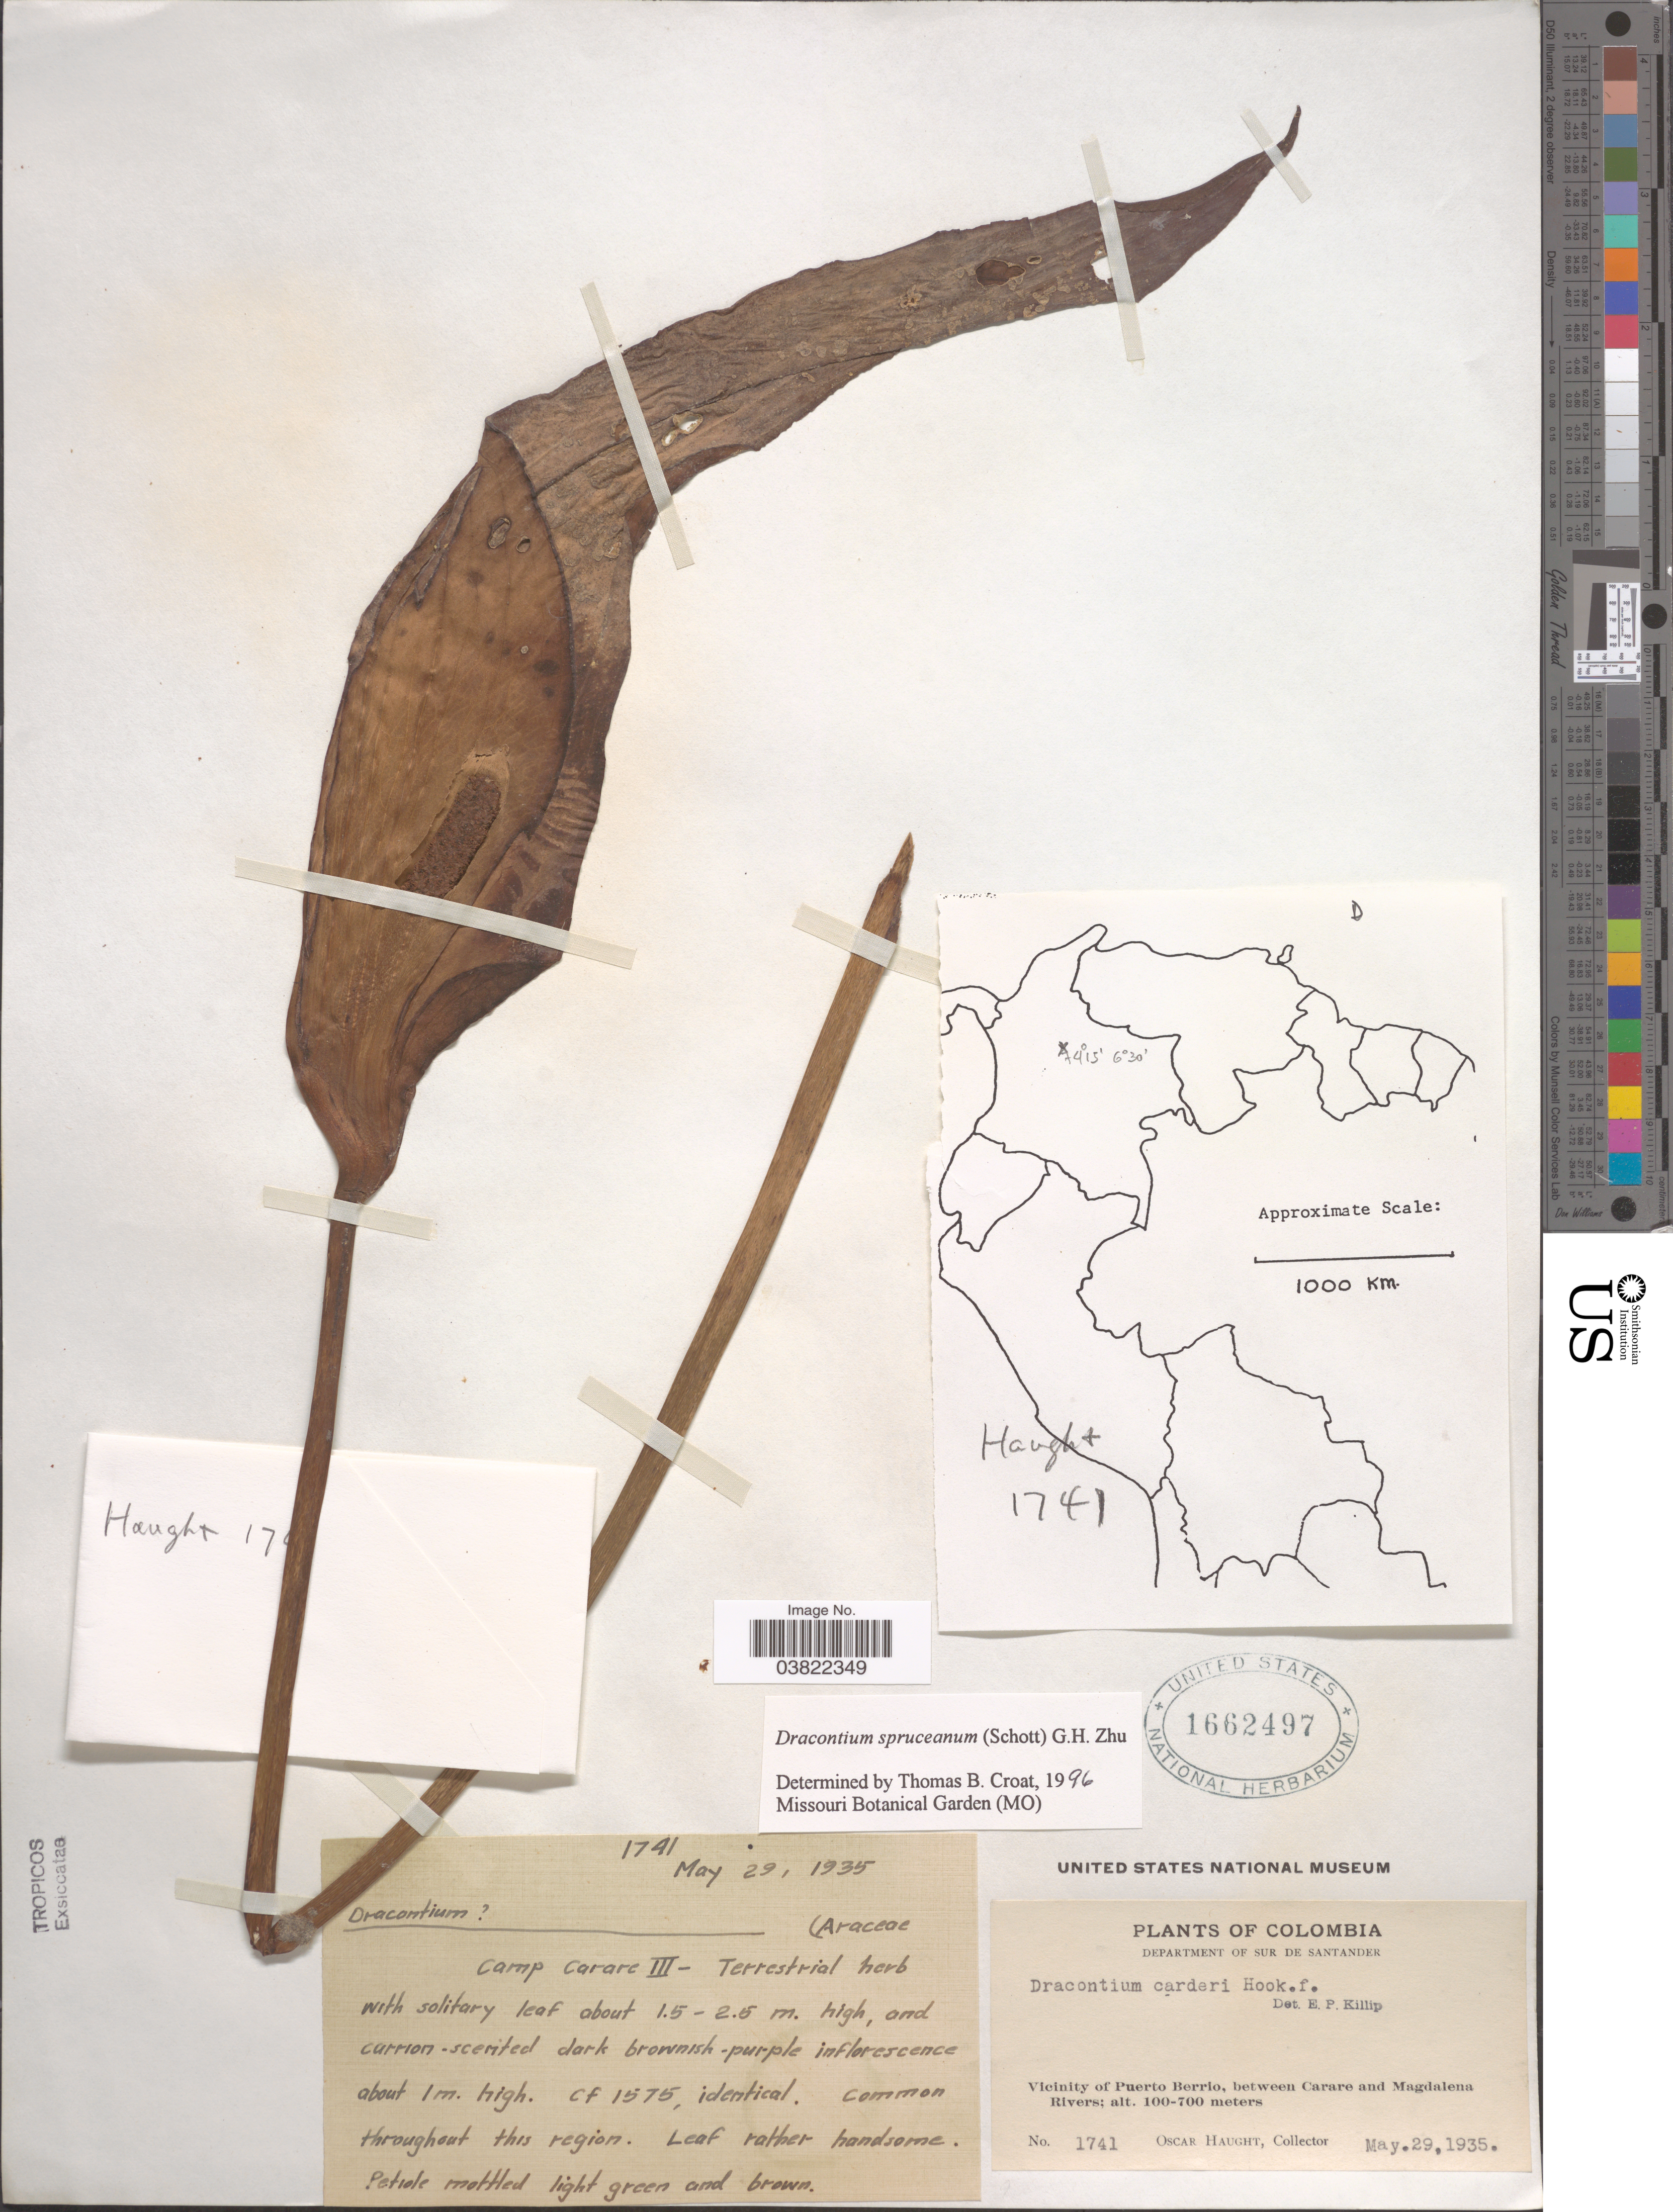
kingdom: Plantae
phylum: Tracheophyta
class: Liliopsida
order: Alismatales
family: Araceae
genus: Dracontium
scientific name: Dracontium spruceanum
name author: (Schott) G.H. Zhu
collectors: O. L. Haught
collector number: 1741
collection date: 1935-05-29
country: Colombia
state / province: Santander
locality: Department of Sur de Santander. Vicinity of Puerto Berrio, between Carare and Magdalena Rivers.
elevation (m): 100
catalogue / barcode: US 1662497